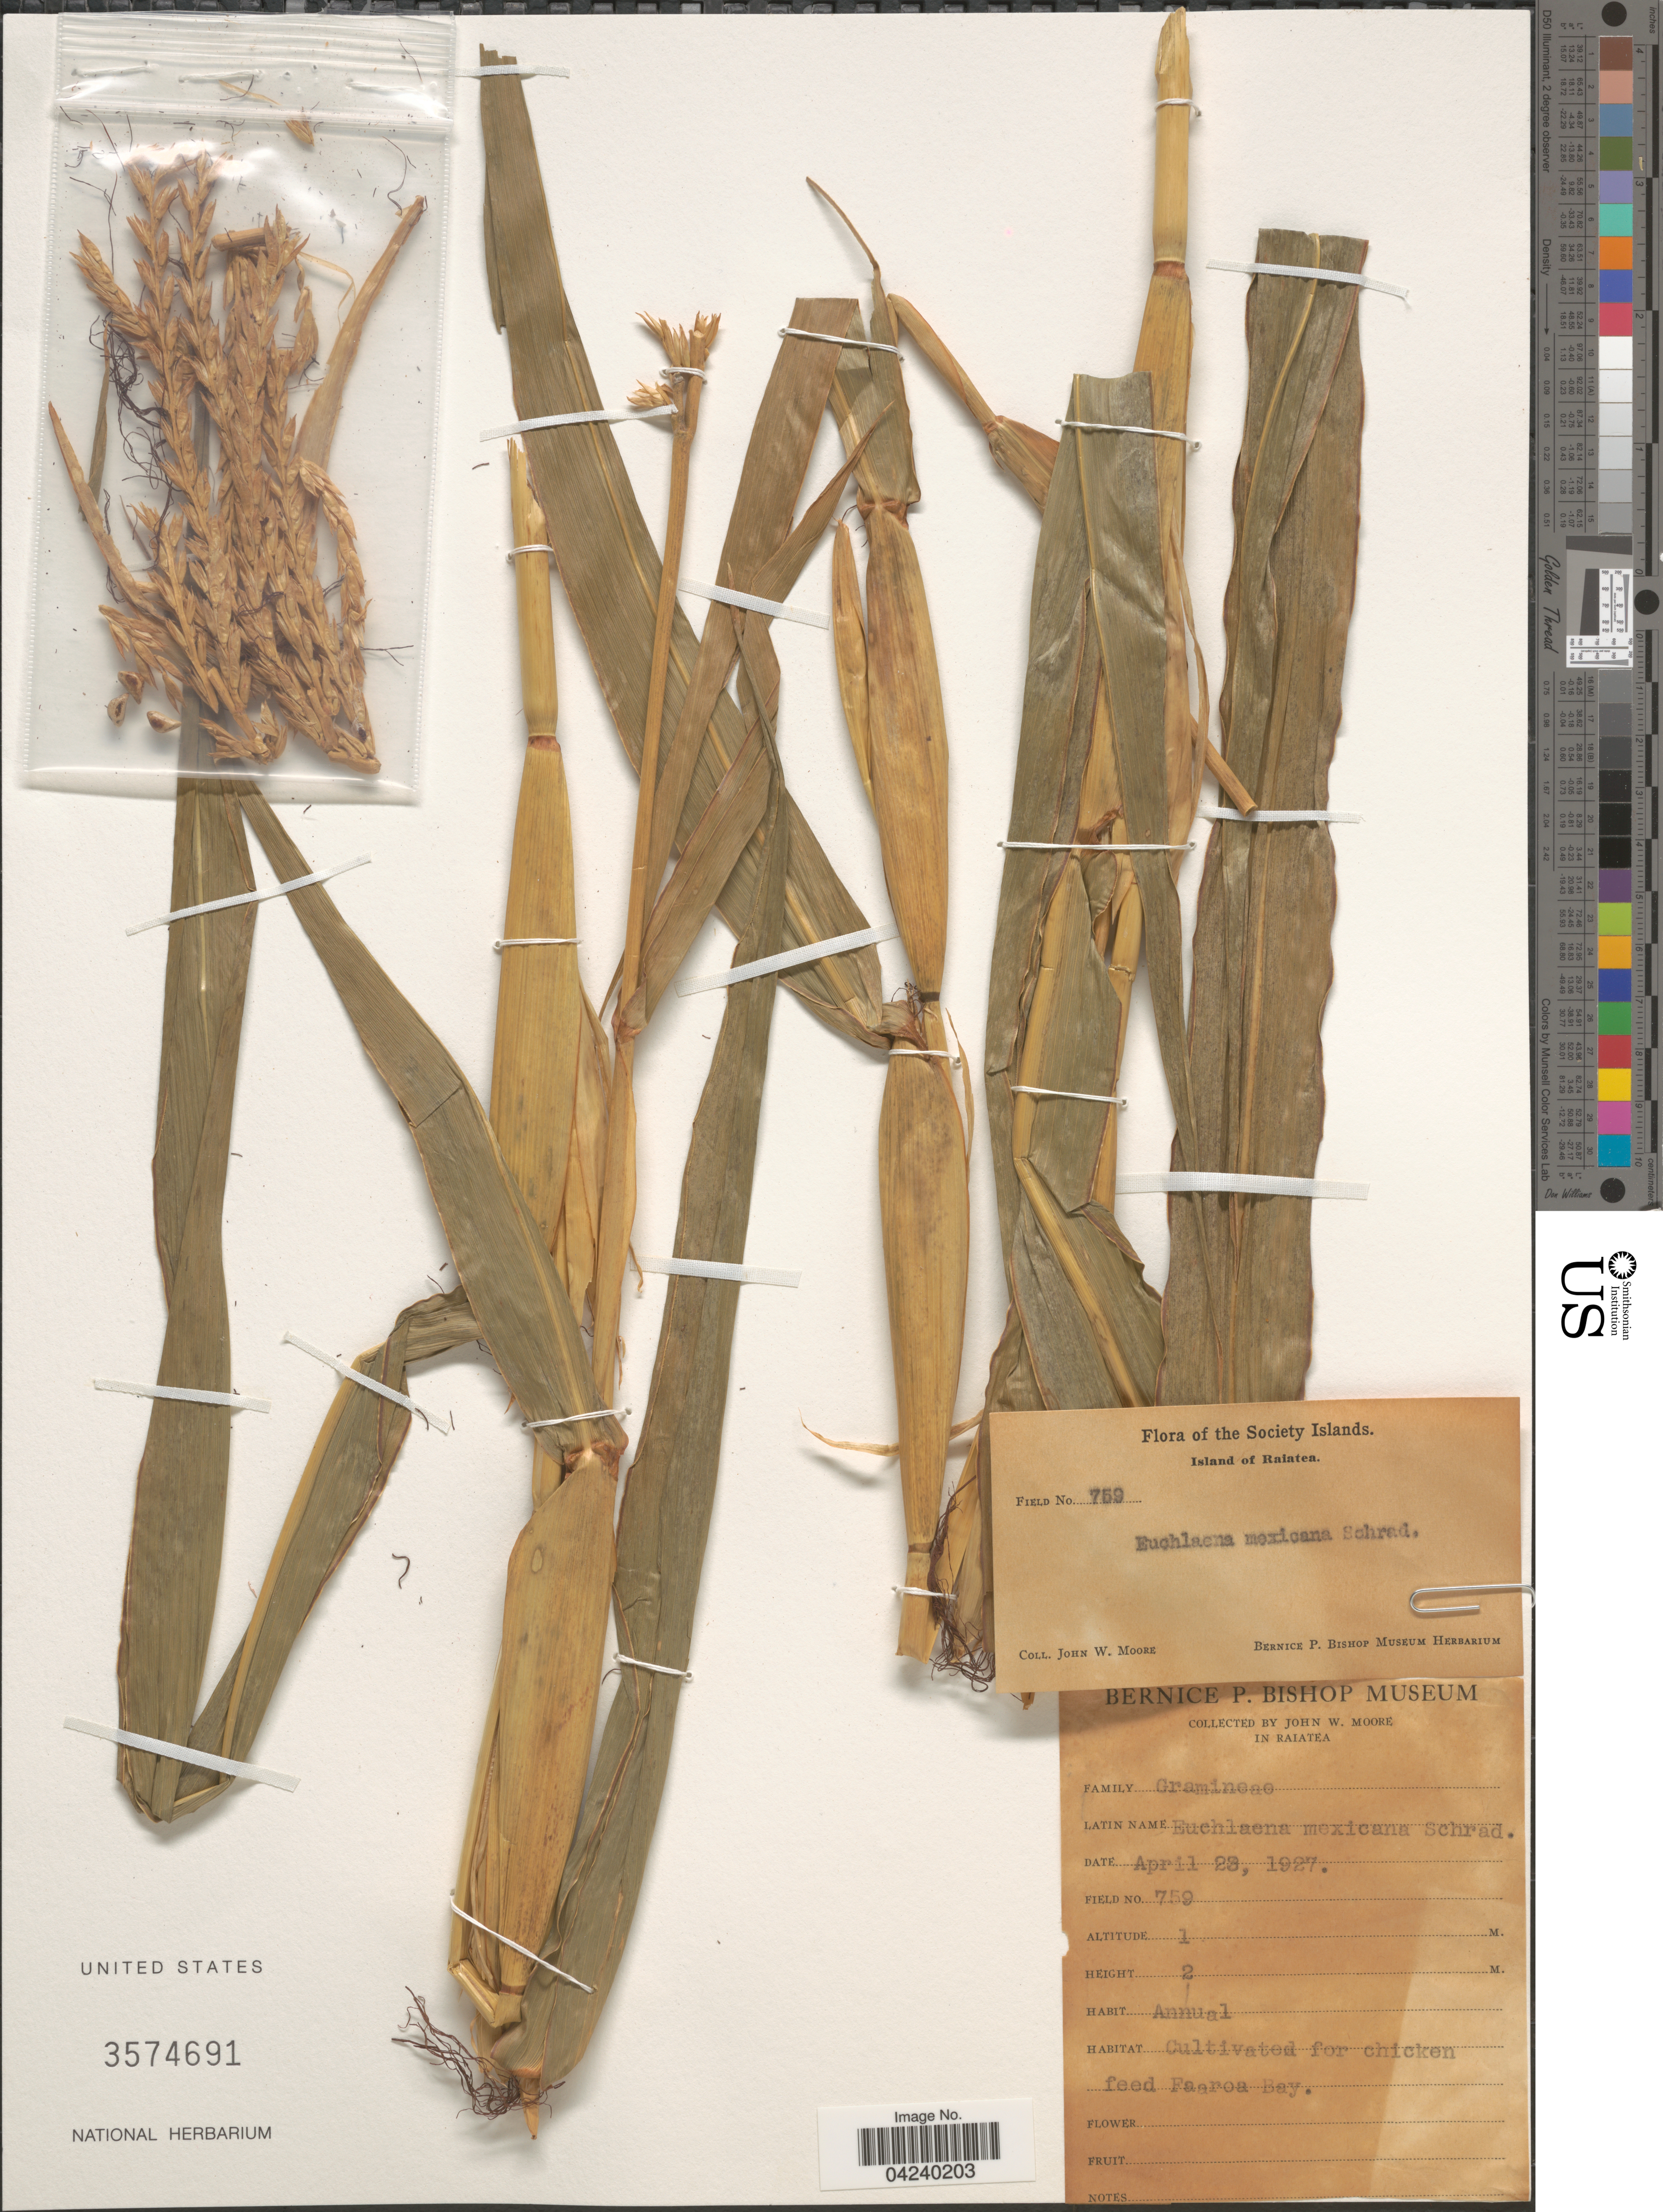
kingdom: Plantae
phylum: Tracheophyta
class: Liliopsida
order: Poales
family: Poaceae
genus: Zea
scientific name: Zea mays subsp. mexicana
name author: (Schrad.) Iltis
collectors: J. Moore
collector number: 759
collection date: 1927-04-23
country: French Polynesia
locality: Society Islands. Island of Raiatea. Faaroa Bay.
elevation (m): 1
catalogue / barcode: US 3574691